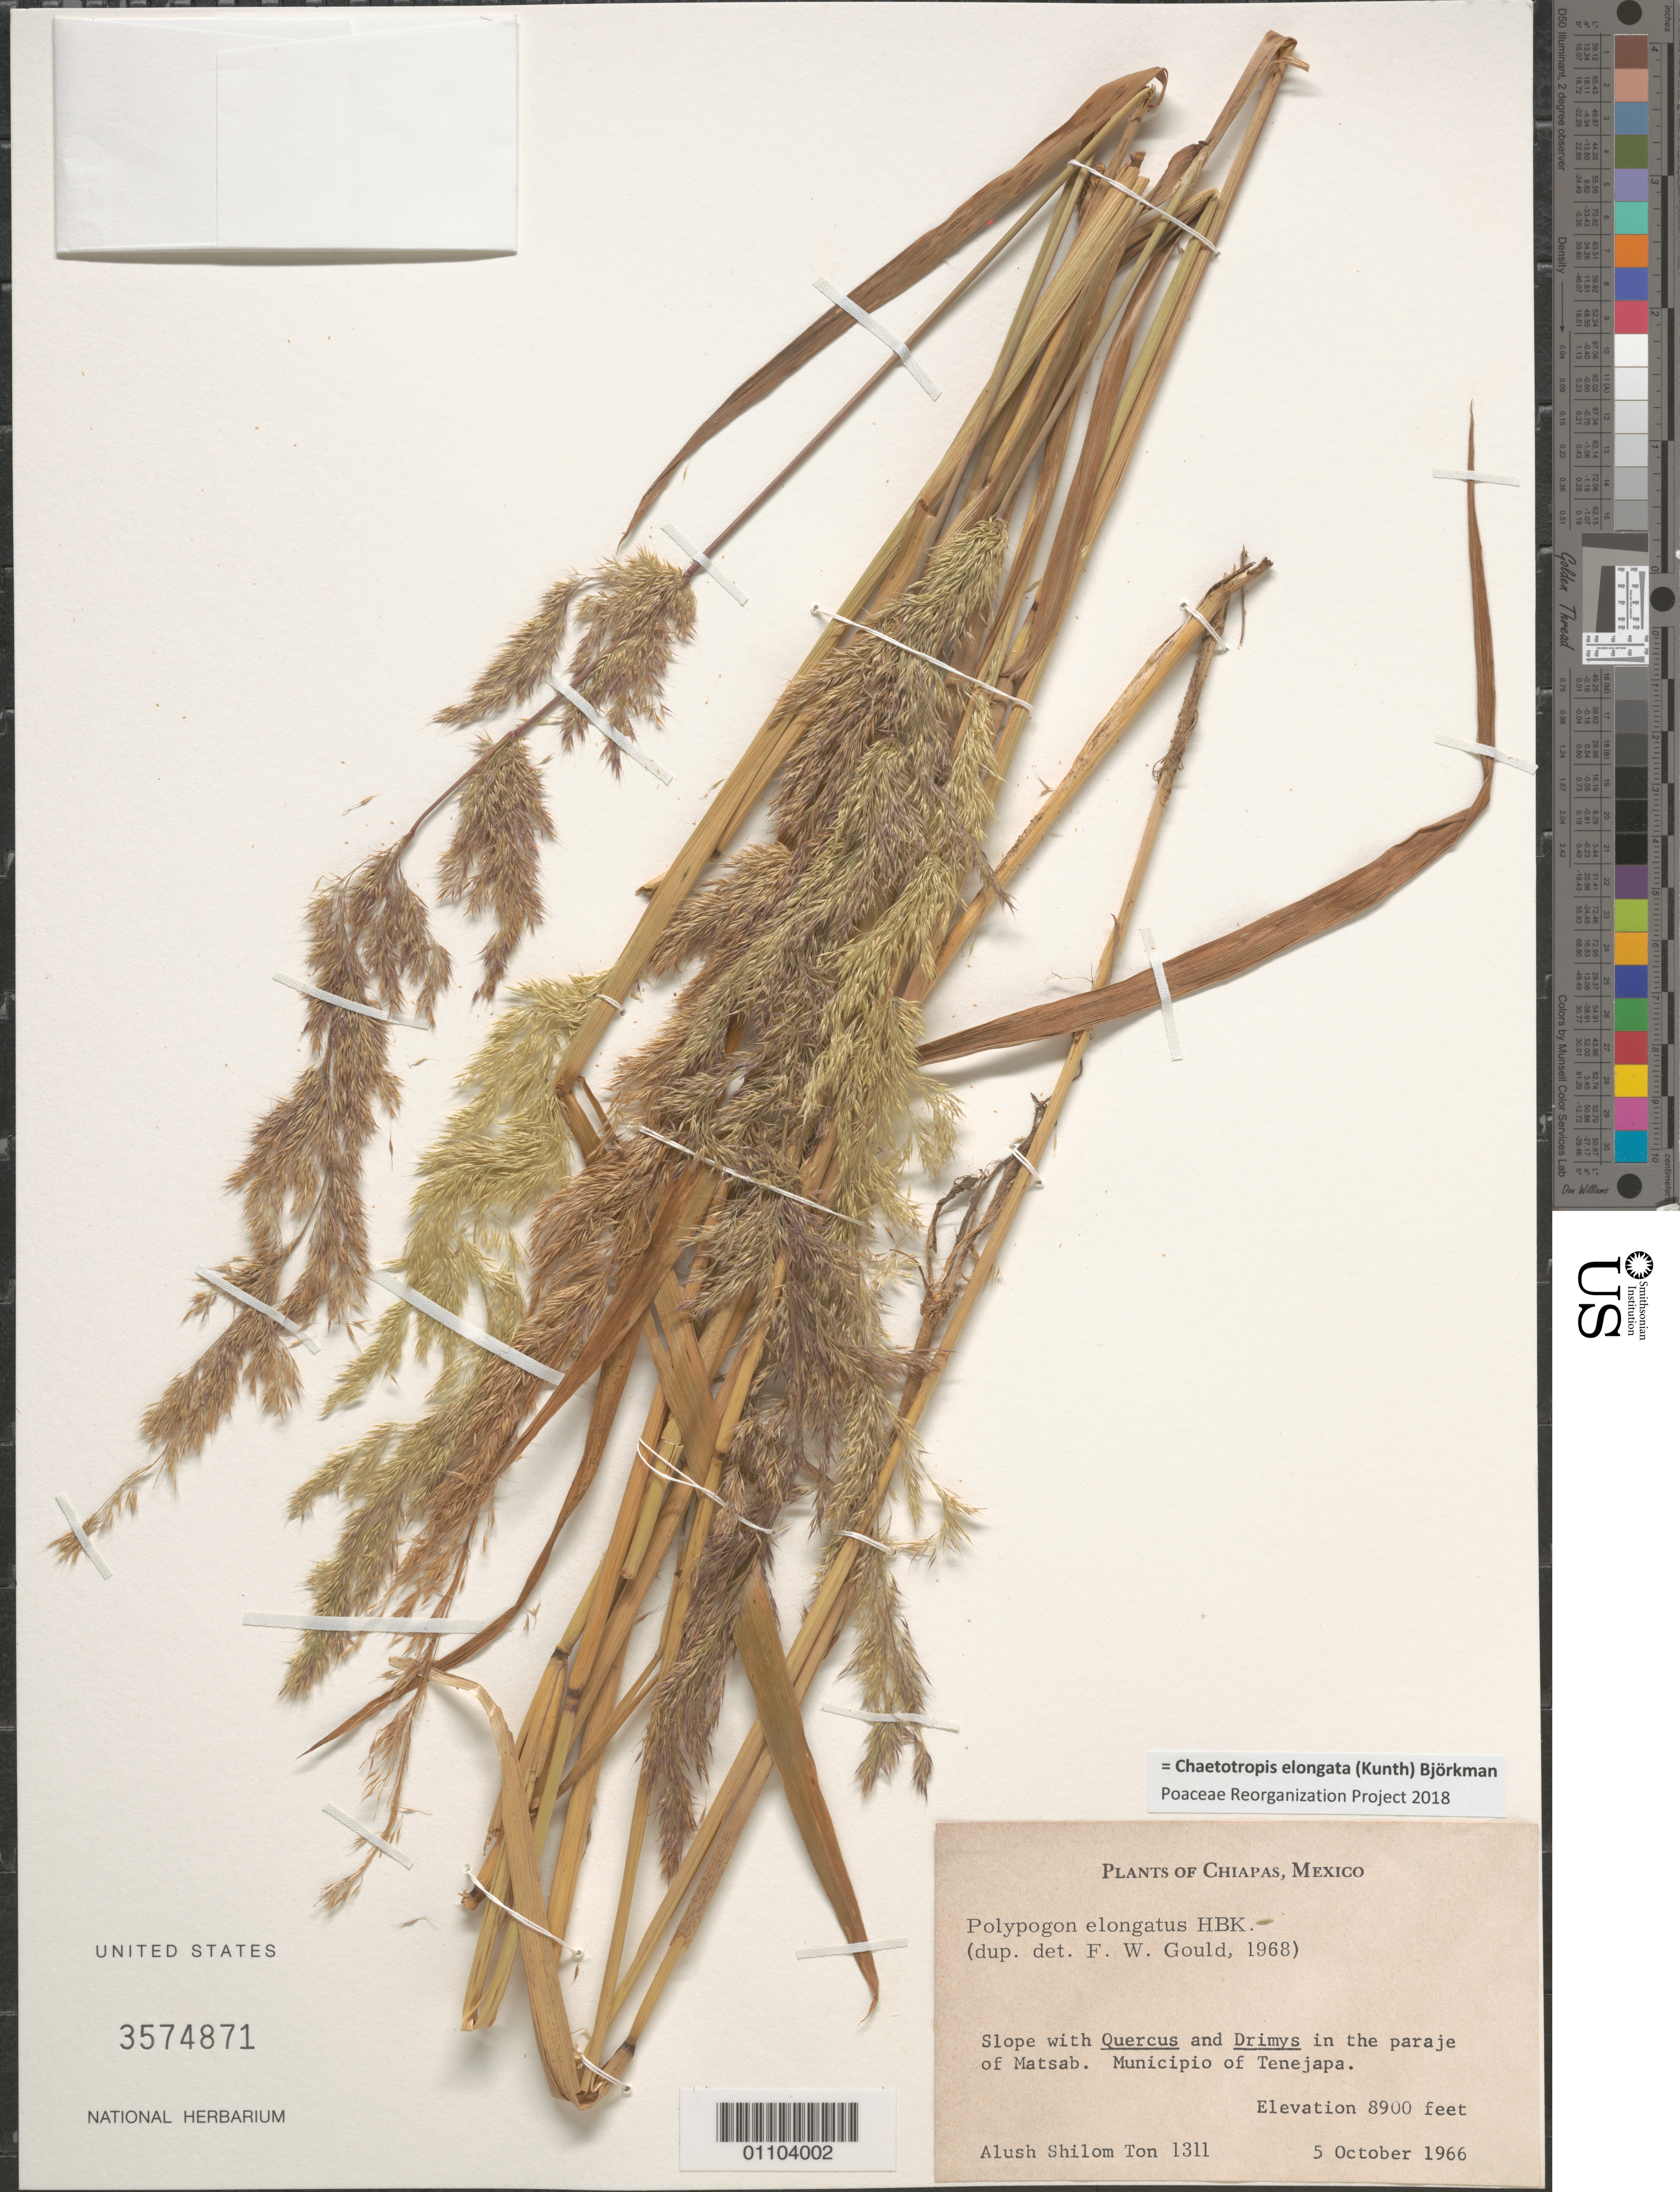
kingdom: Plantae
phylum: Tracheophyta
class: Liliopsida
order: Poales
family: Poaceae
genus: Chaetotropis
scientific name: Chaetotropis elongata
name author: (Kunth) Björkman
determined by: Poaceae Reorganization Project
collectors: A. S. Ton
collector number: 1311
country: Mexico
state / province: Chiapas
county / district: Tenejapa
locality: In the barrio of Banabil, paraje of Mantsab.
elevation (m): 2713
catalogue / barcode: US 3574871